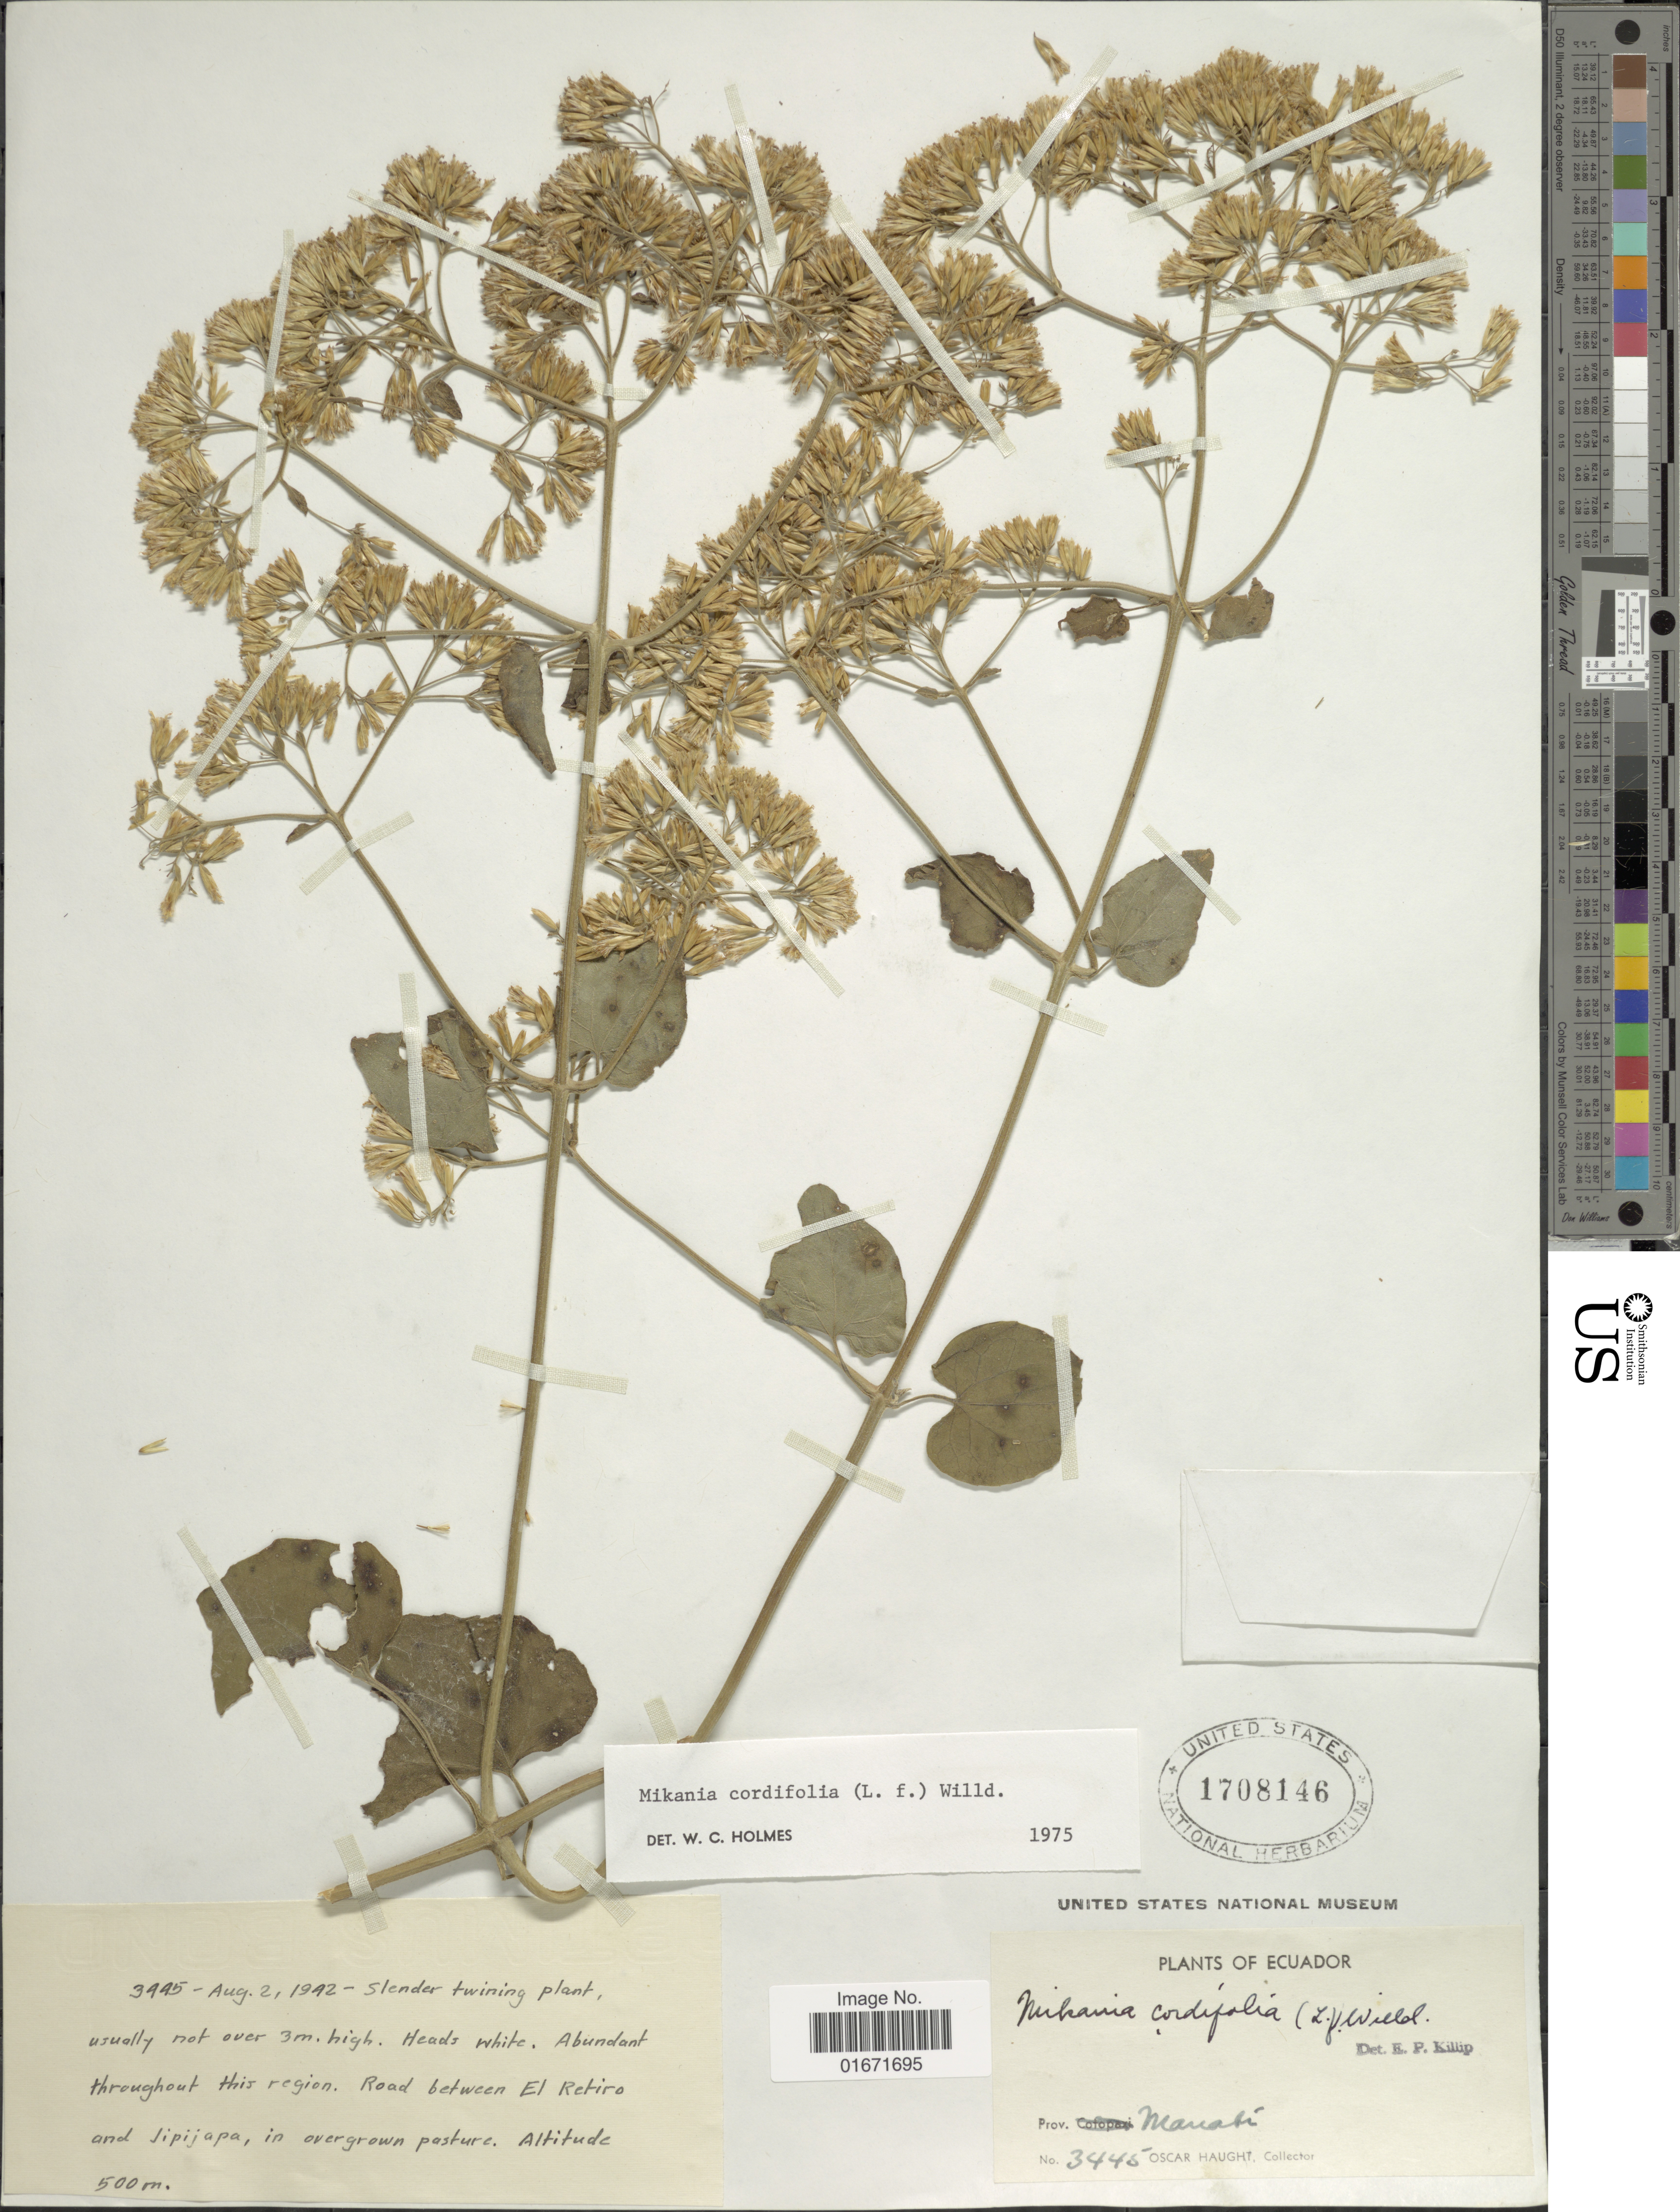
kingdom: Plantae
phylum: Tracheophyta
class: Magnoliopsida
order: Asterales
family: Asteraceae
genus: Mikania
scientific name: Mikania cordifolia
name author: Kunth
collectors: O. L. Haught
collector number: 3445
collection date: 1942-08-02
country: Ecuador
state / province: Manabí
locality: Abundant throughout this region. Road between El Retiro and Jipijapa, in overgrown pasture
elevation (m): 500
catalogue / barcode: US 1708146